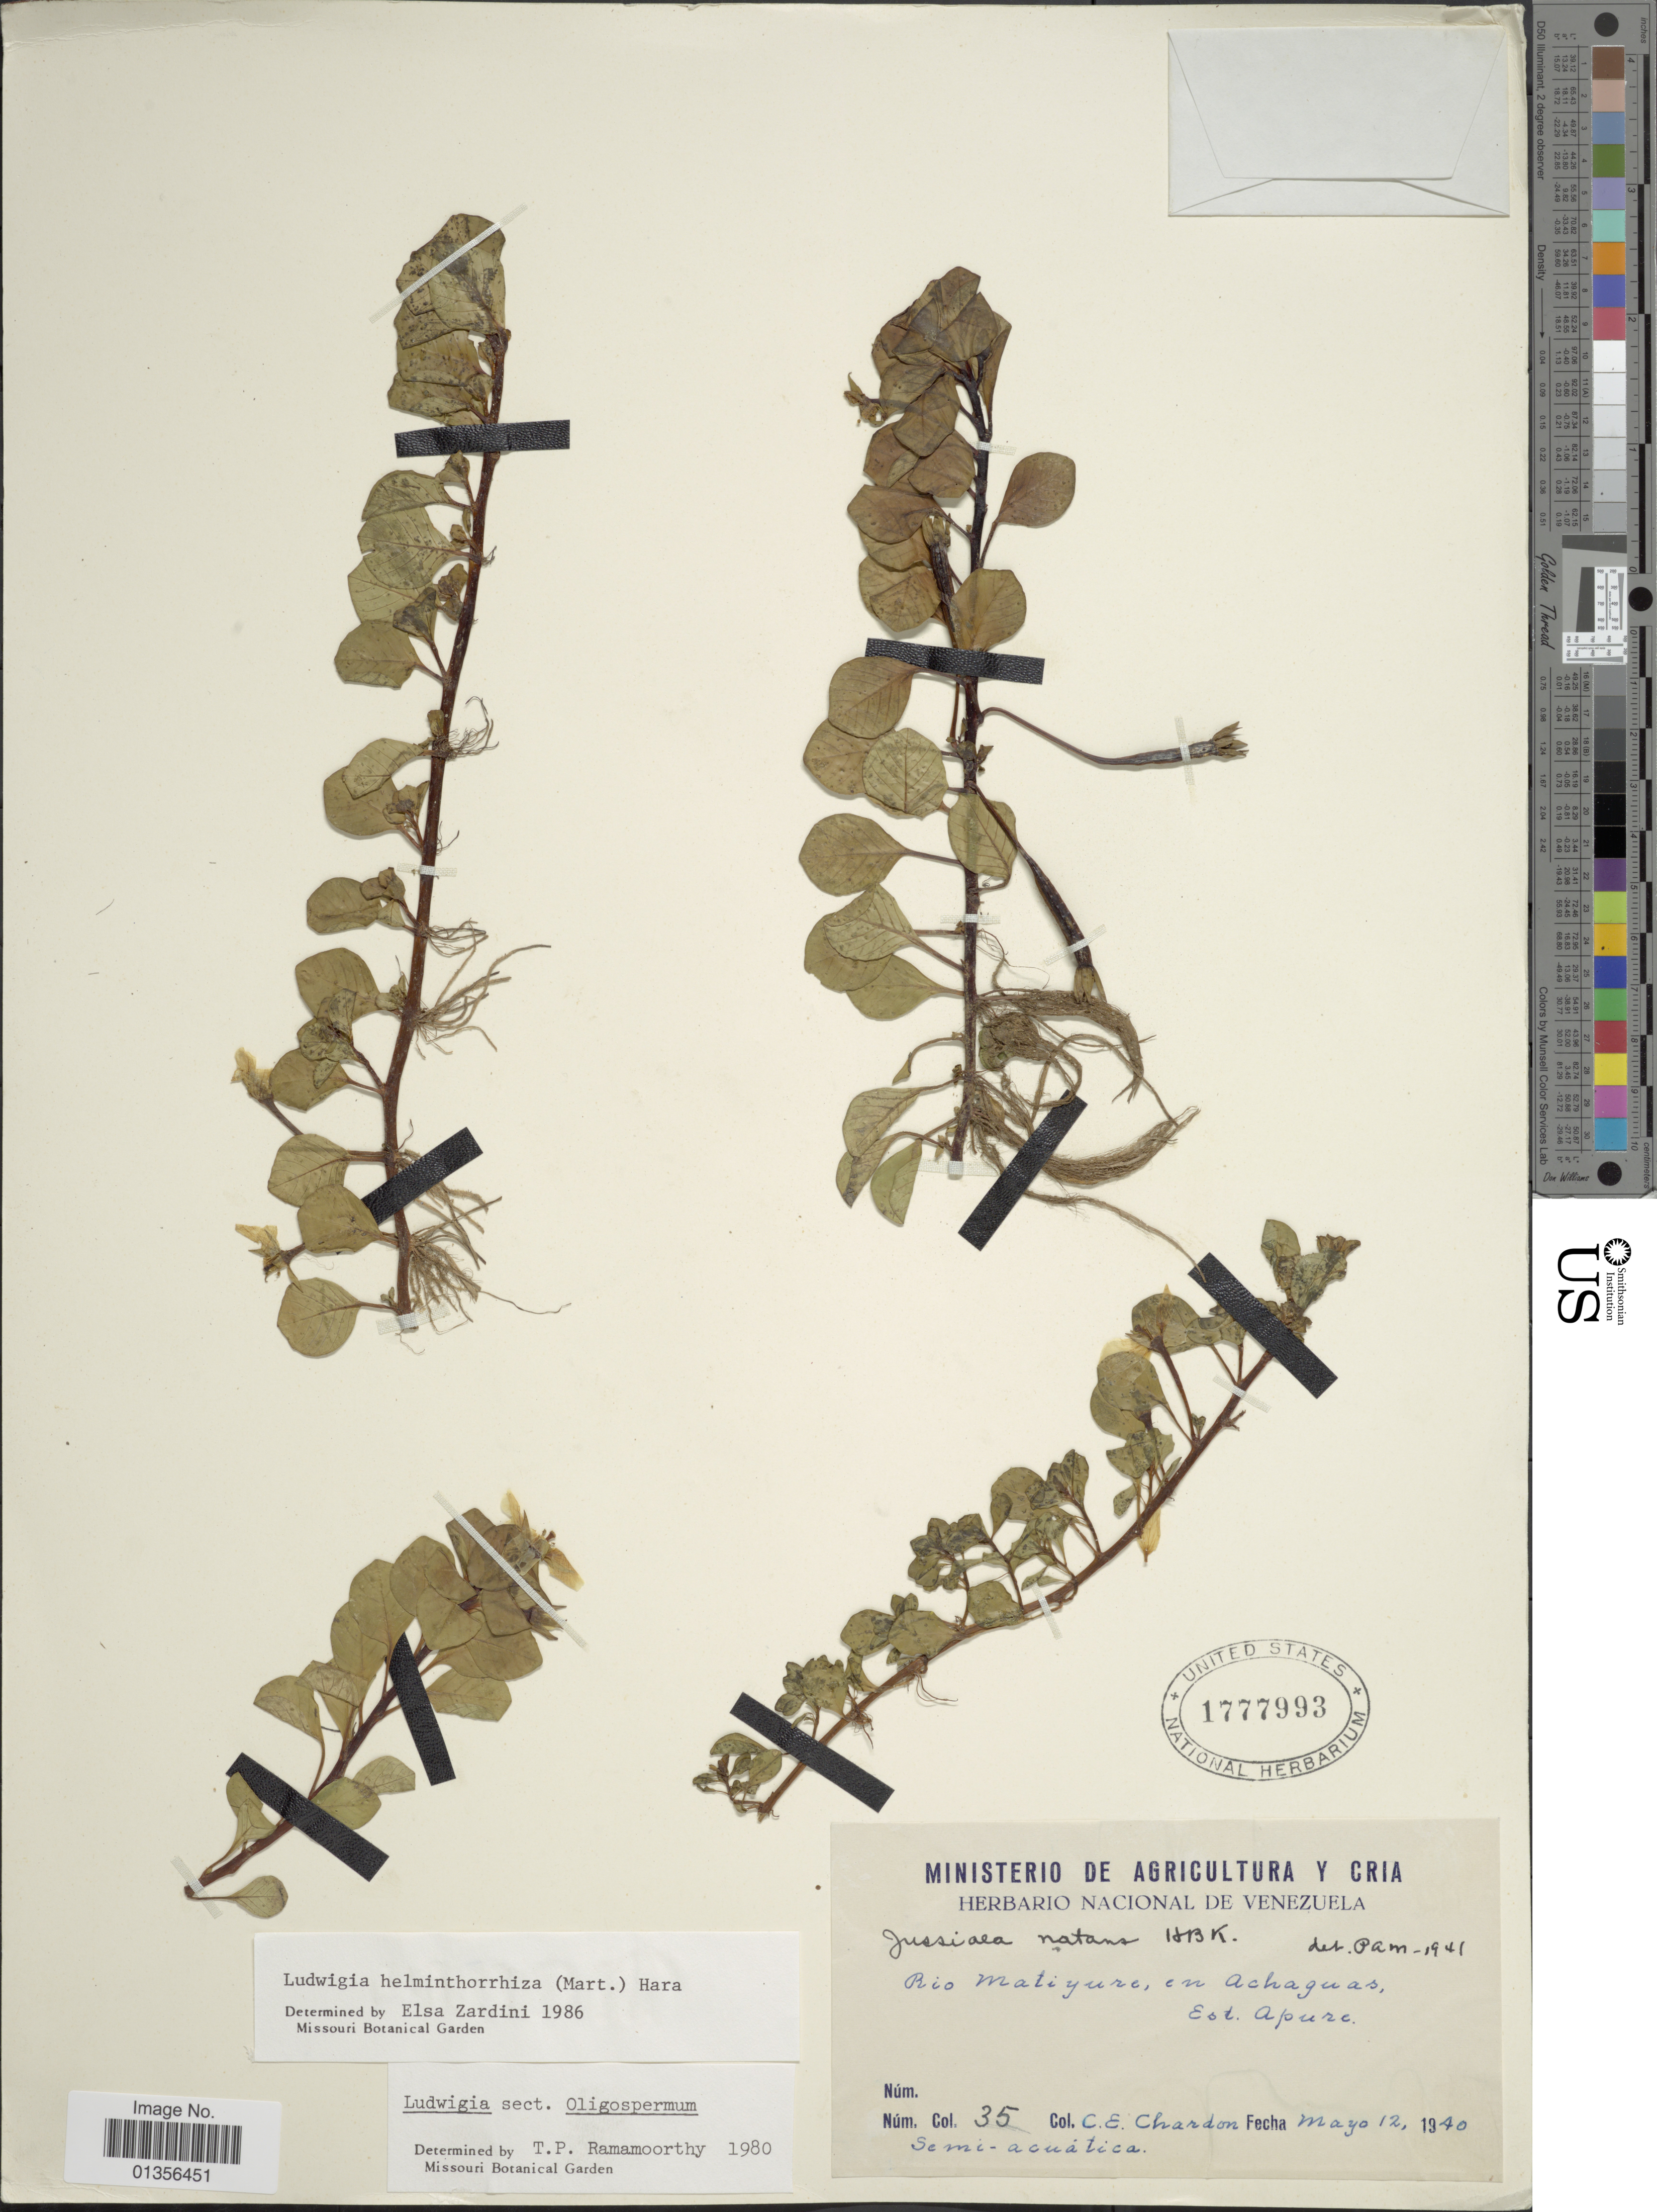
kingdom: Plantae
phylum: Tracheophyta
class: Magnoliopsida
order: Myrtales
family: Onagraceae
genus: Ludwigia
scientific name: Ludwigia helminthorrhiza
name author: (Mart.) H. Hara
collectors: C. E. Chardón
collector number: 35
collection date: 1940-05-12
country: Venezuela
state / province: Apure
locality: Rio Matiyure, en Achaguas, Est. Apure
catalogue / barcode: US 1777993